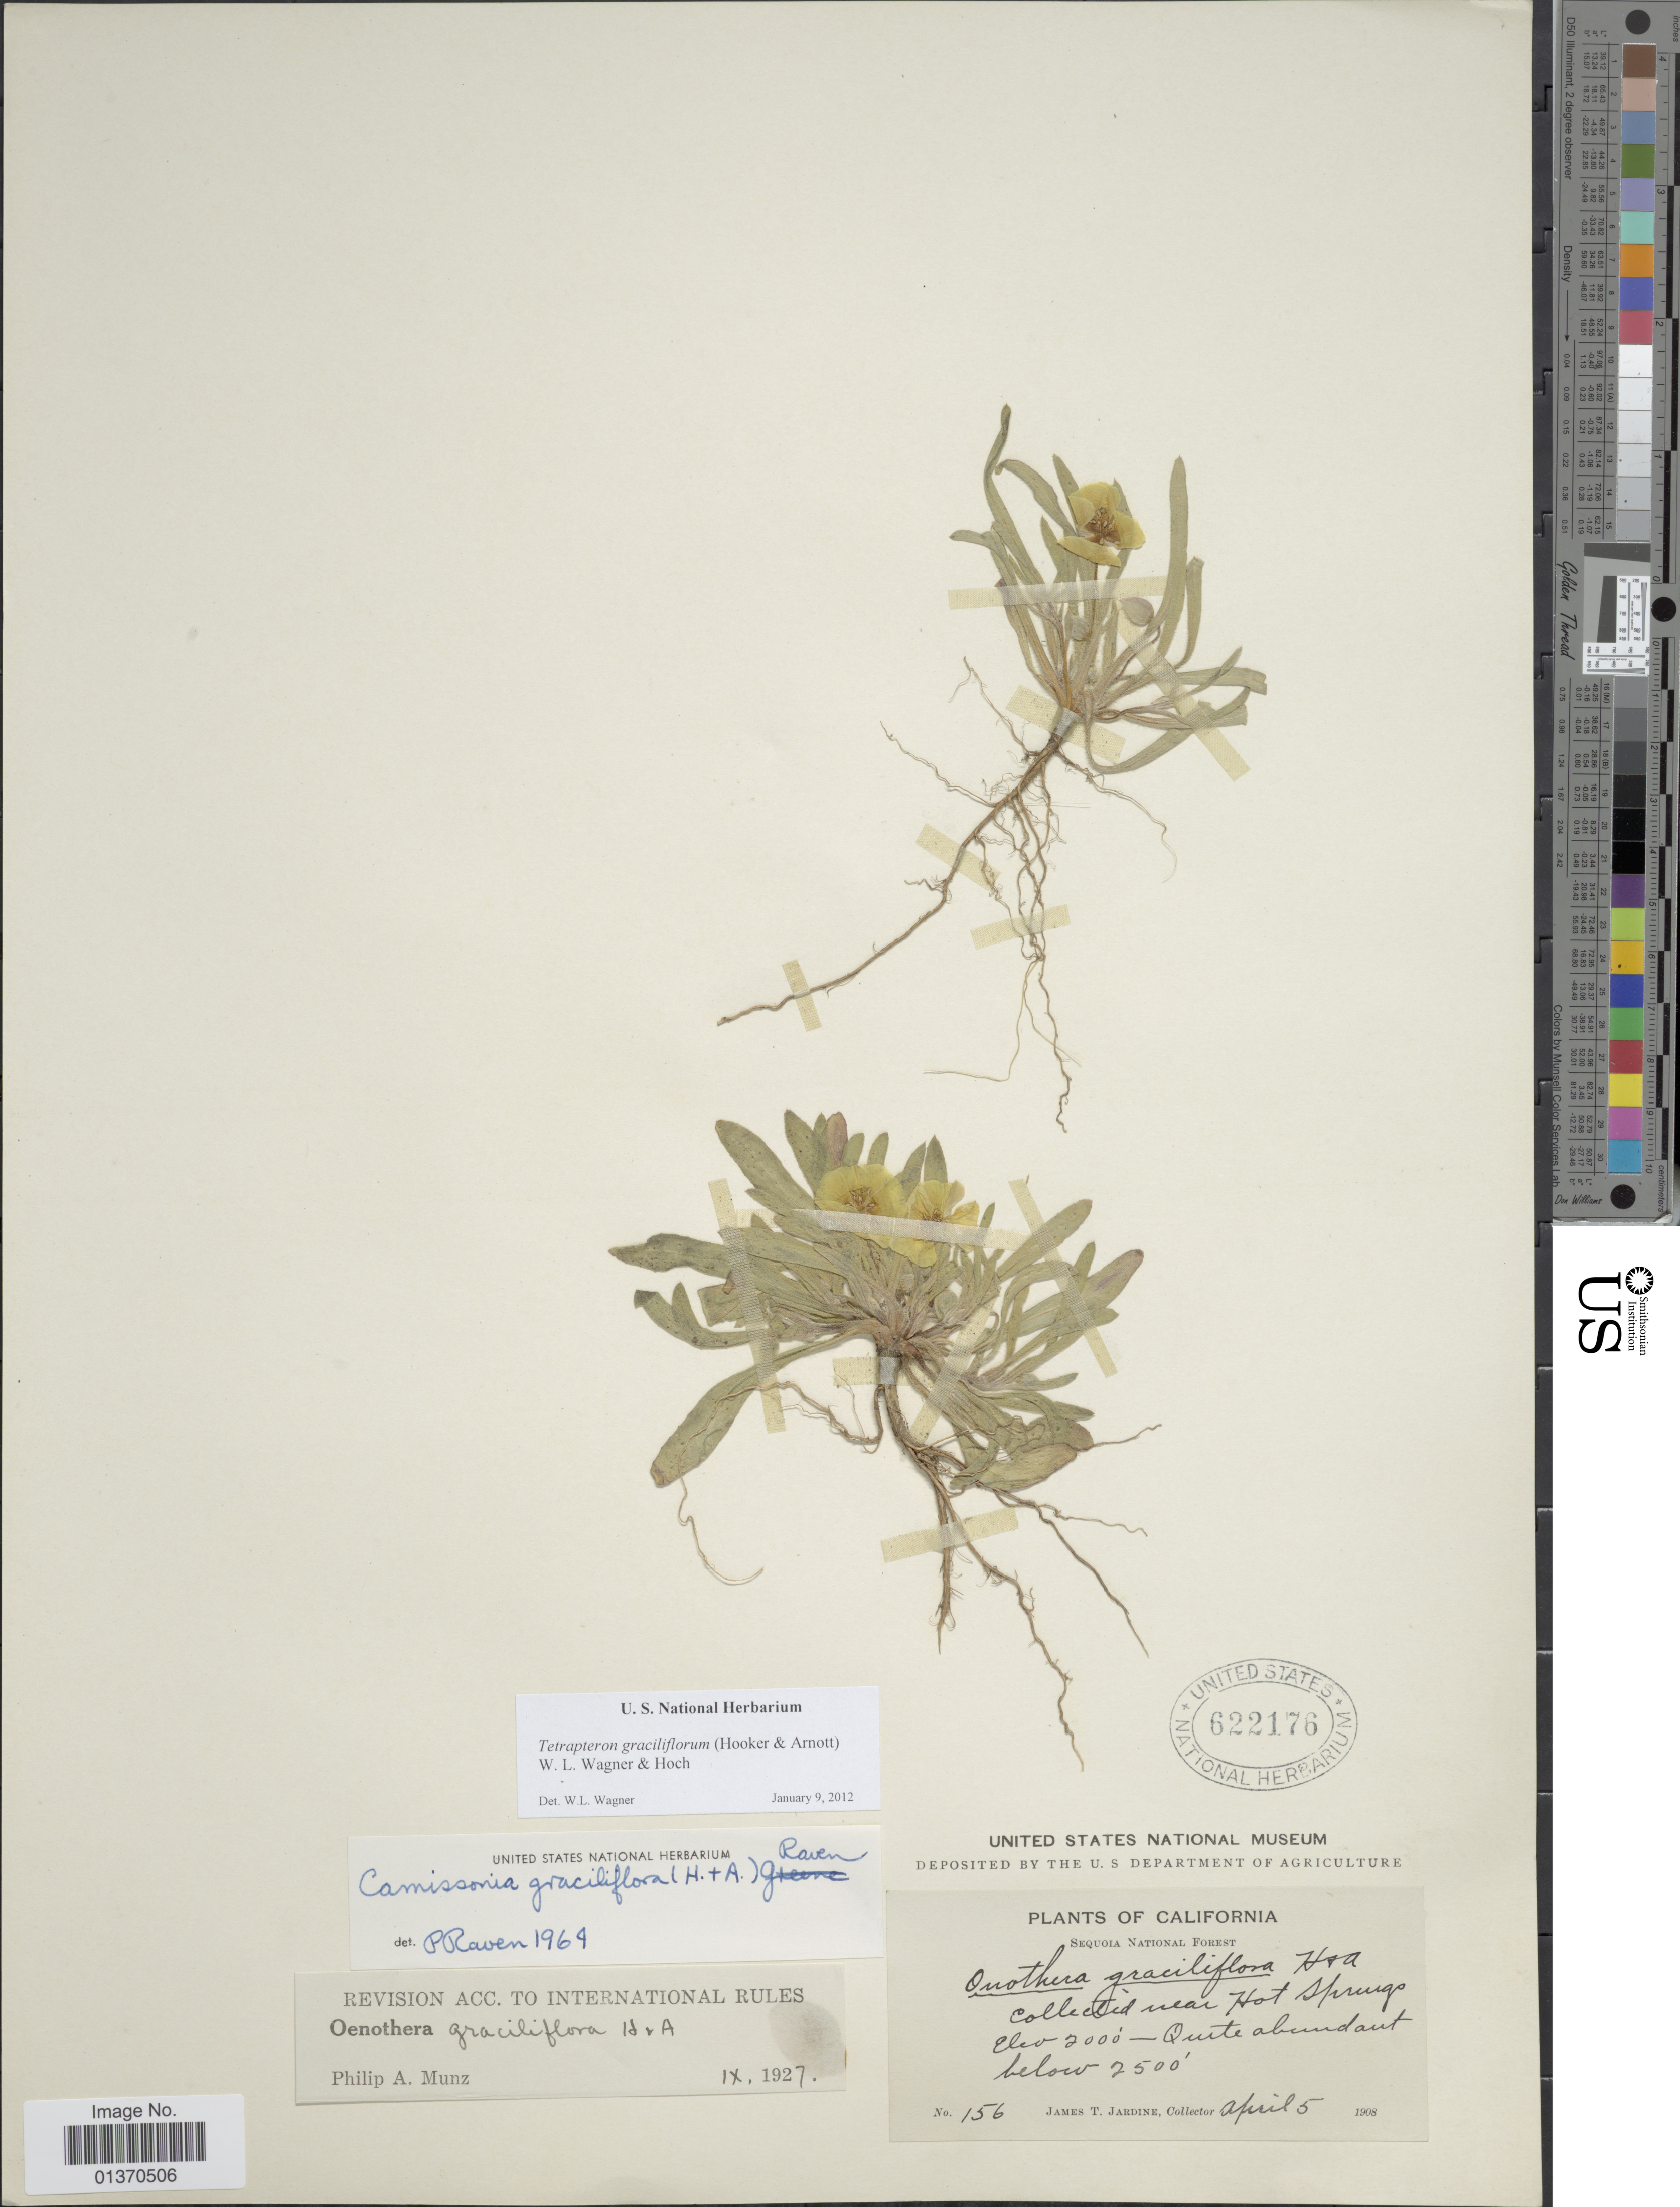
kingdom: Plantae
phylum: Tracheophyta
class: Magnoliopsida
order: Myrtales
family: Onagraceae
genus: Tetrapteron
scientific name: Tetrapteron graciliflorum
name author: (Hook. & Arn.) W.L. Wagner & Hoch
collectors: J. T. Jardine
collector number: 156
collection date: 1908-04-05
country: United States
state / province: California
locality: Sequoia National Forest, near Hot Springs Quite abundant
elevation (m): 610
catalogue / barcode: US 622176